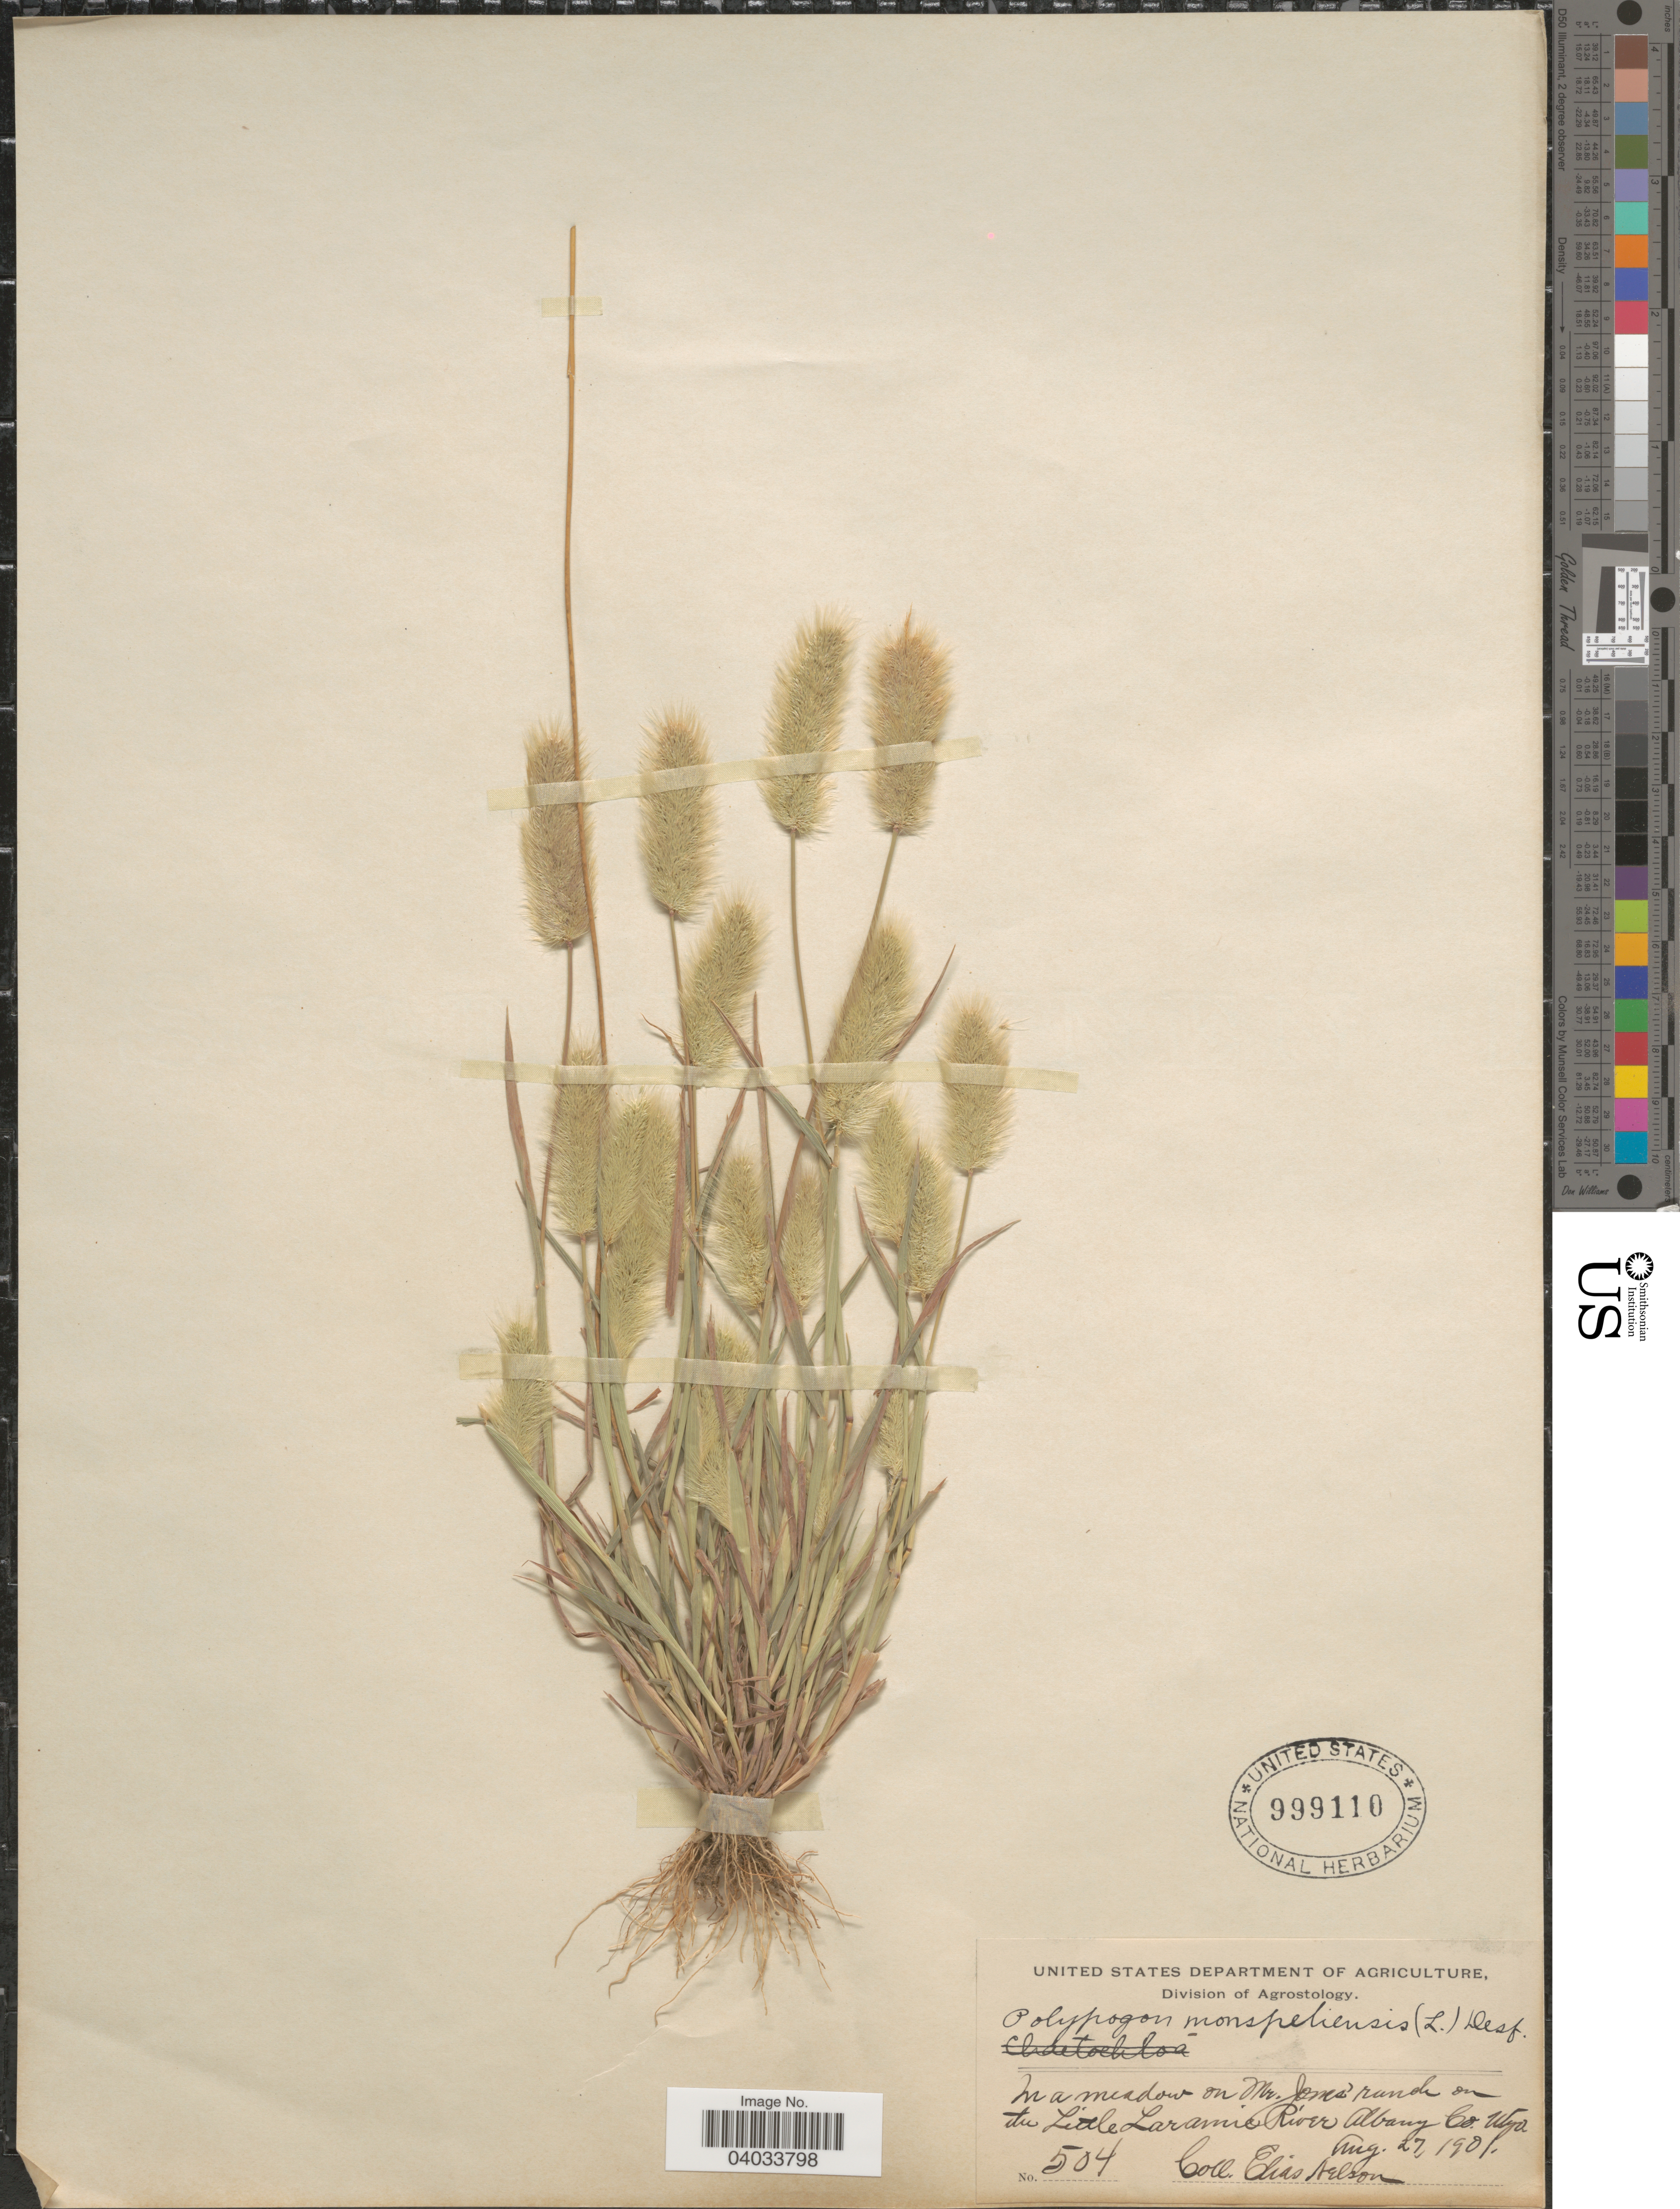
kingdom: Plantae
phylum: Tracheophyta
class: Liliopsida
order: Poales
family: Poaceae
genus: Polypogon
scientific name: Polypogon monspeliensis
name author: (L.) Desf.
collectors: E. Nelson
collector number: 504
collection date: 1901-08-27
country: United States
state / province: Wyoming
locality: In a meadow on Mr. Jones' ranch on the Little Laramie River. Albany Co.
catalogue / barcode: US 999110